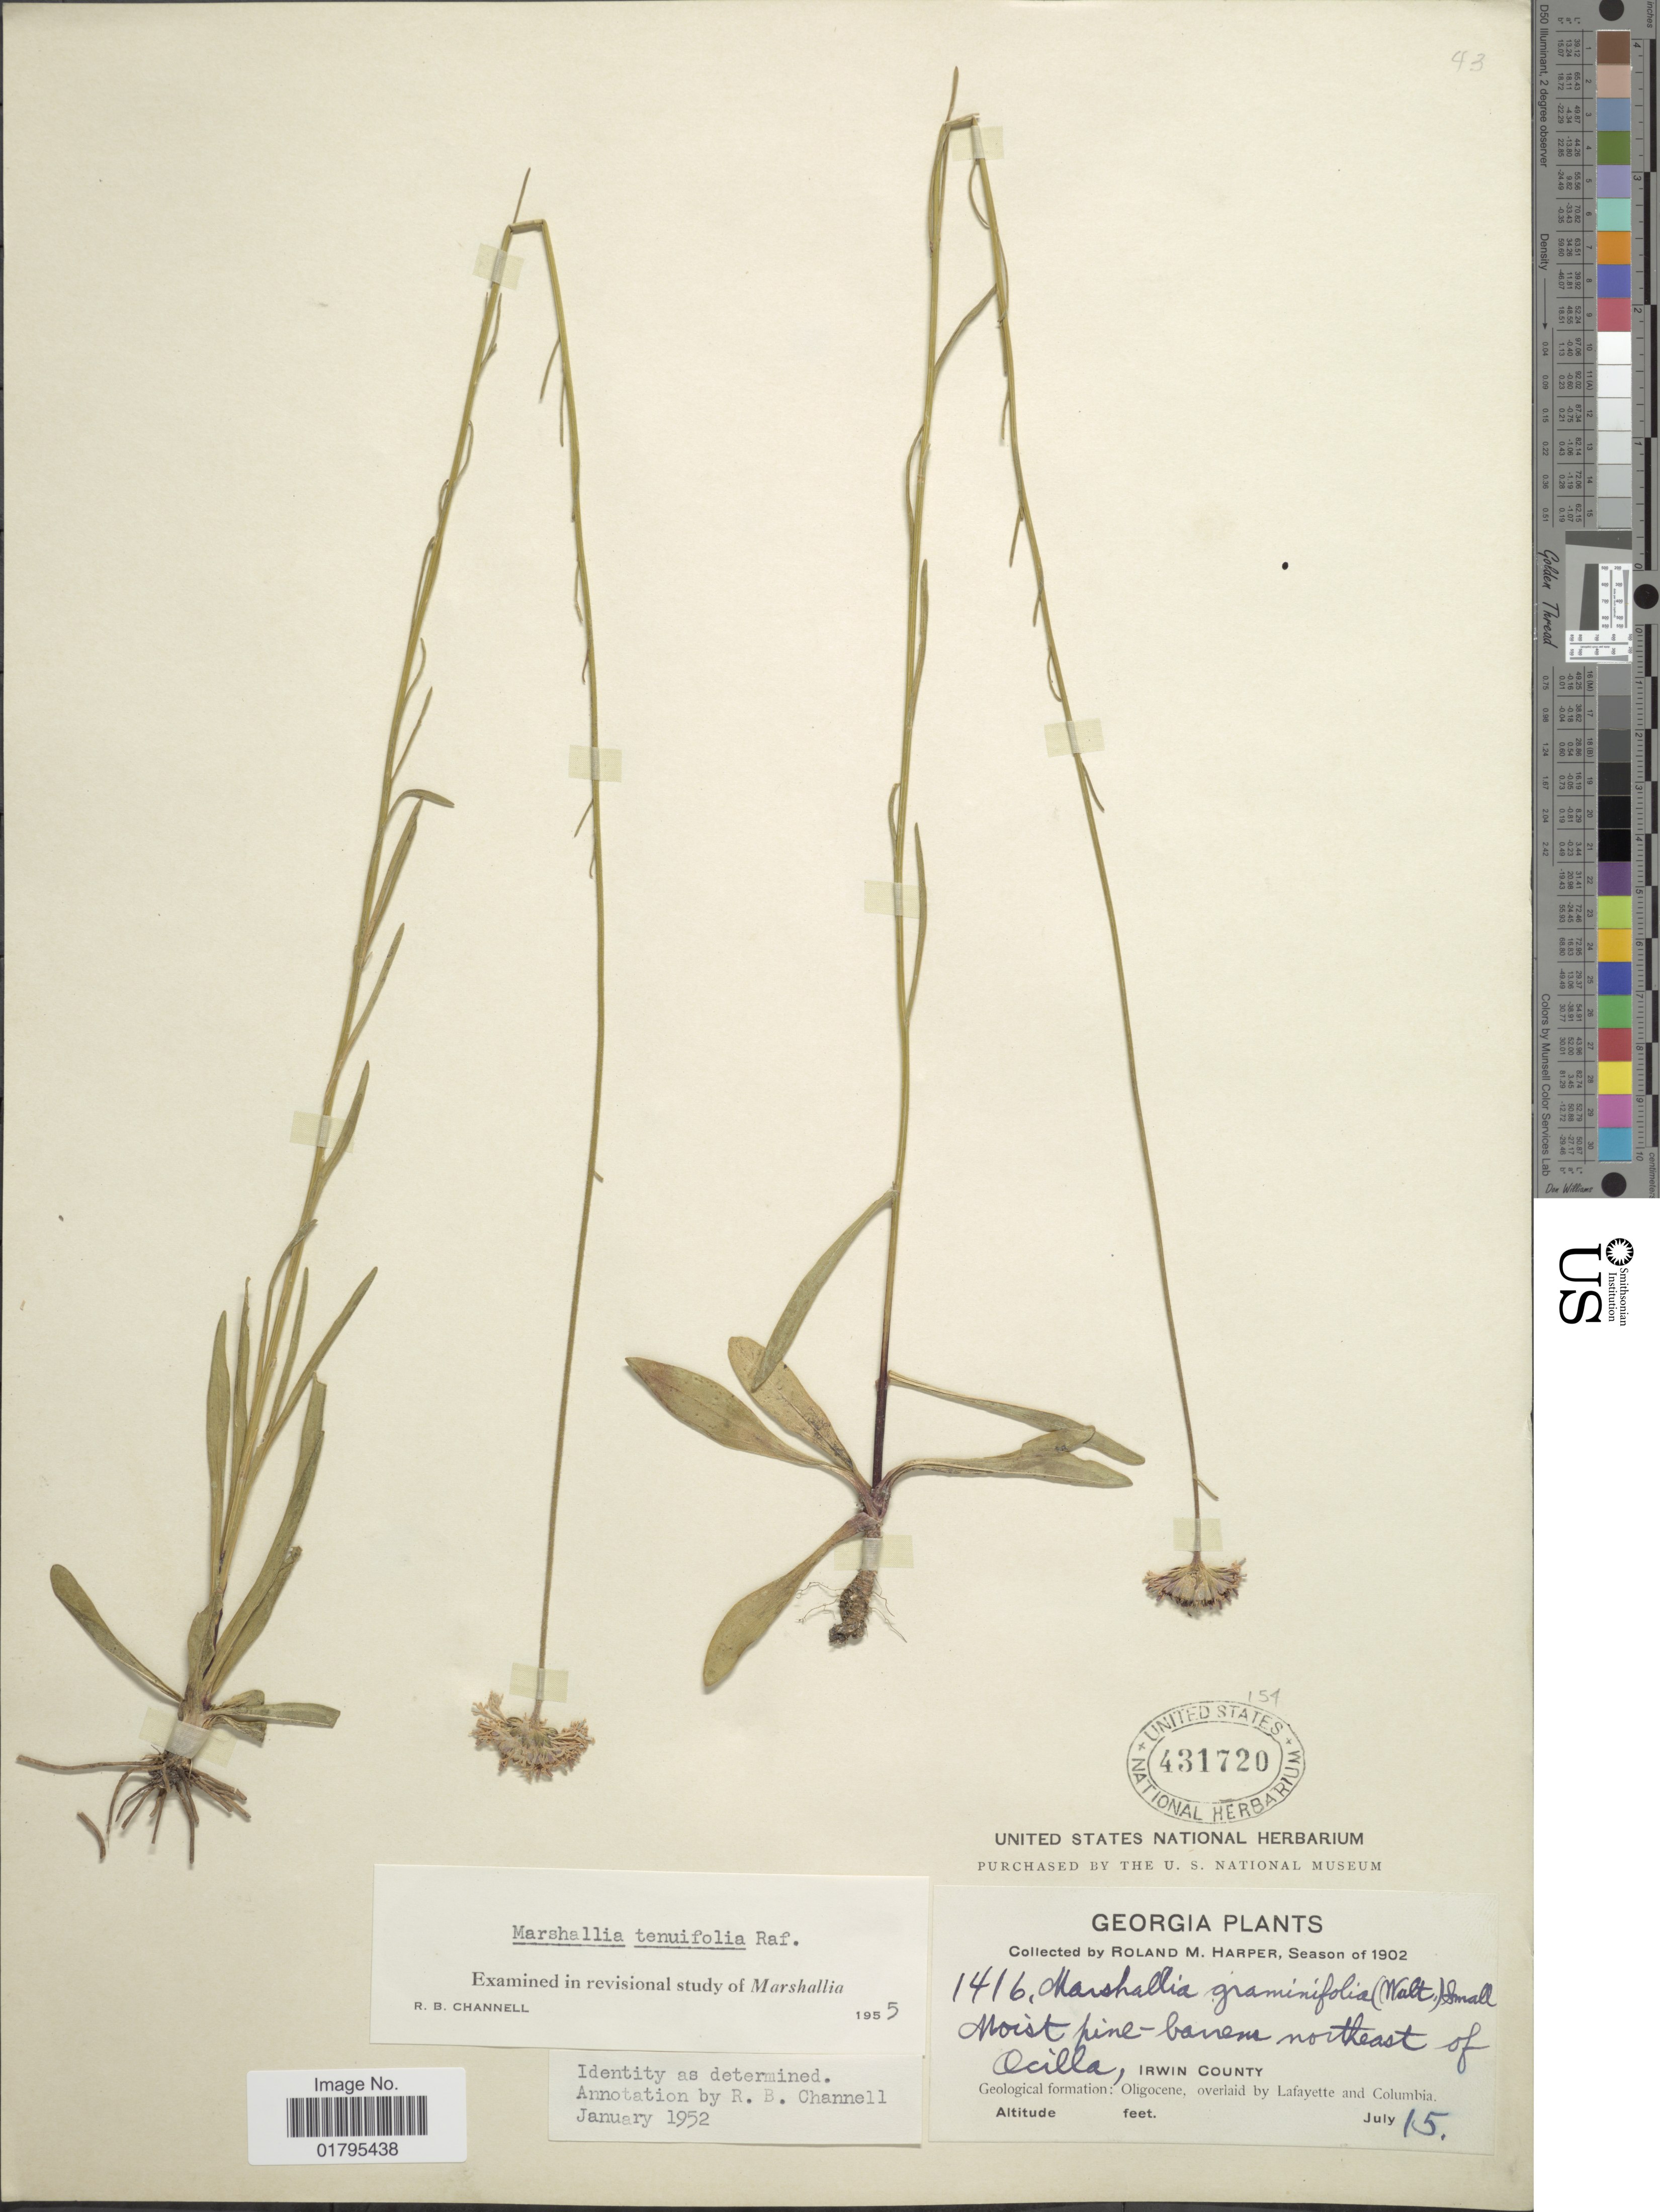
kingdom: Plantae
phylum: Tracheophyta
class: Magnoliopsida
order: Asterales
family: Asteraceae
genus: Marshallia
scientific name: Marshallia tenuifolia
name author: Raf.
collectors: R. M. Harper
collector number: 1416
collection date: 1902-07-15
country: United States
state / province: Georgia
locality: Moist pine-barrens northeast of Ocilla, Irwin County.Oligovene, overlaid by Lafayette and Columbia.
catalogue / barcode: US 431720